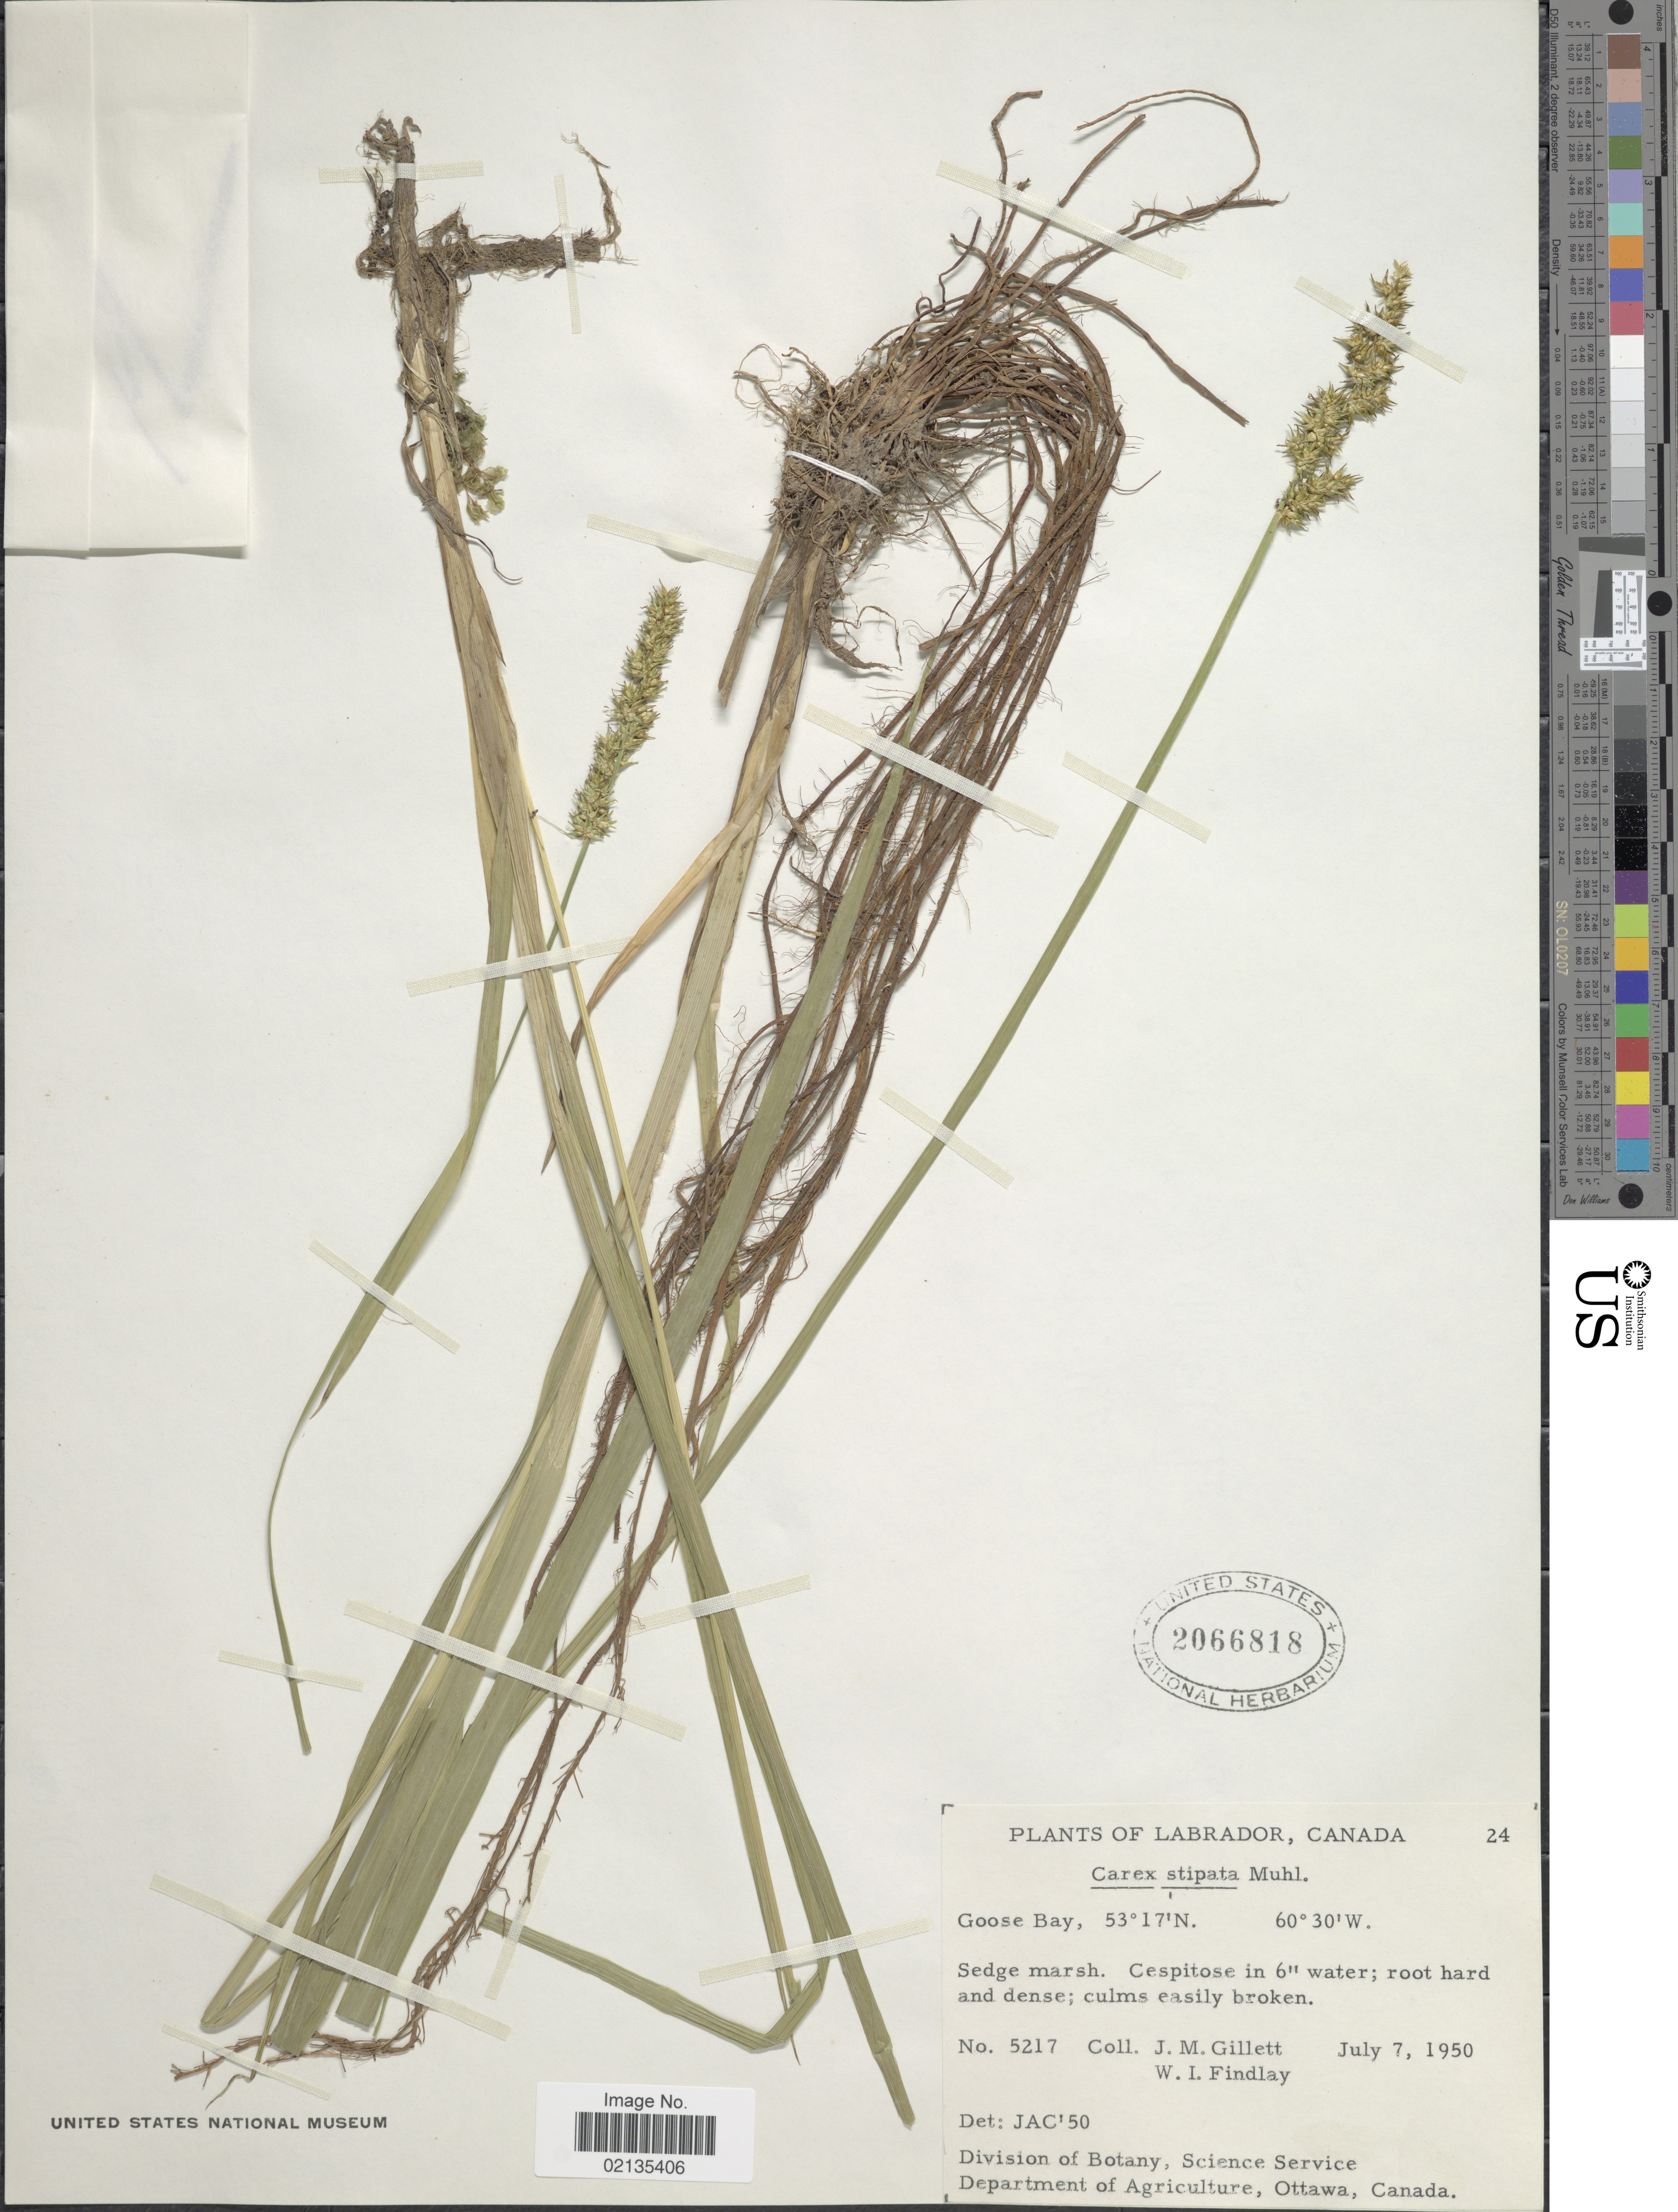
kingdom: Plantae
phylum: Tracheophyta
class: Liliopsida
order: Poales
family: Cyperaceae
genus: Carex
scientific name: Carex stipata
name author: Muhl. ex Willd.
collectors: J. M. Gillett & W. Findlay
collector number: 5217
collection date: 1950-07-07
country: Canada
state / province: Newfoundland and Labrador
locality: Labrador, Goose Bay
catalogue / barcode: US 2066818